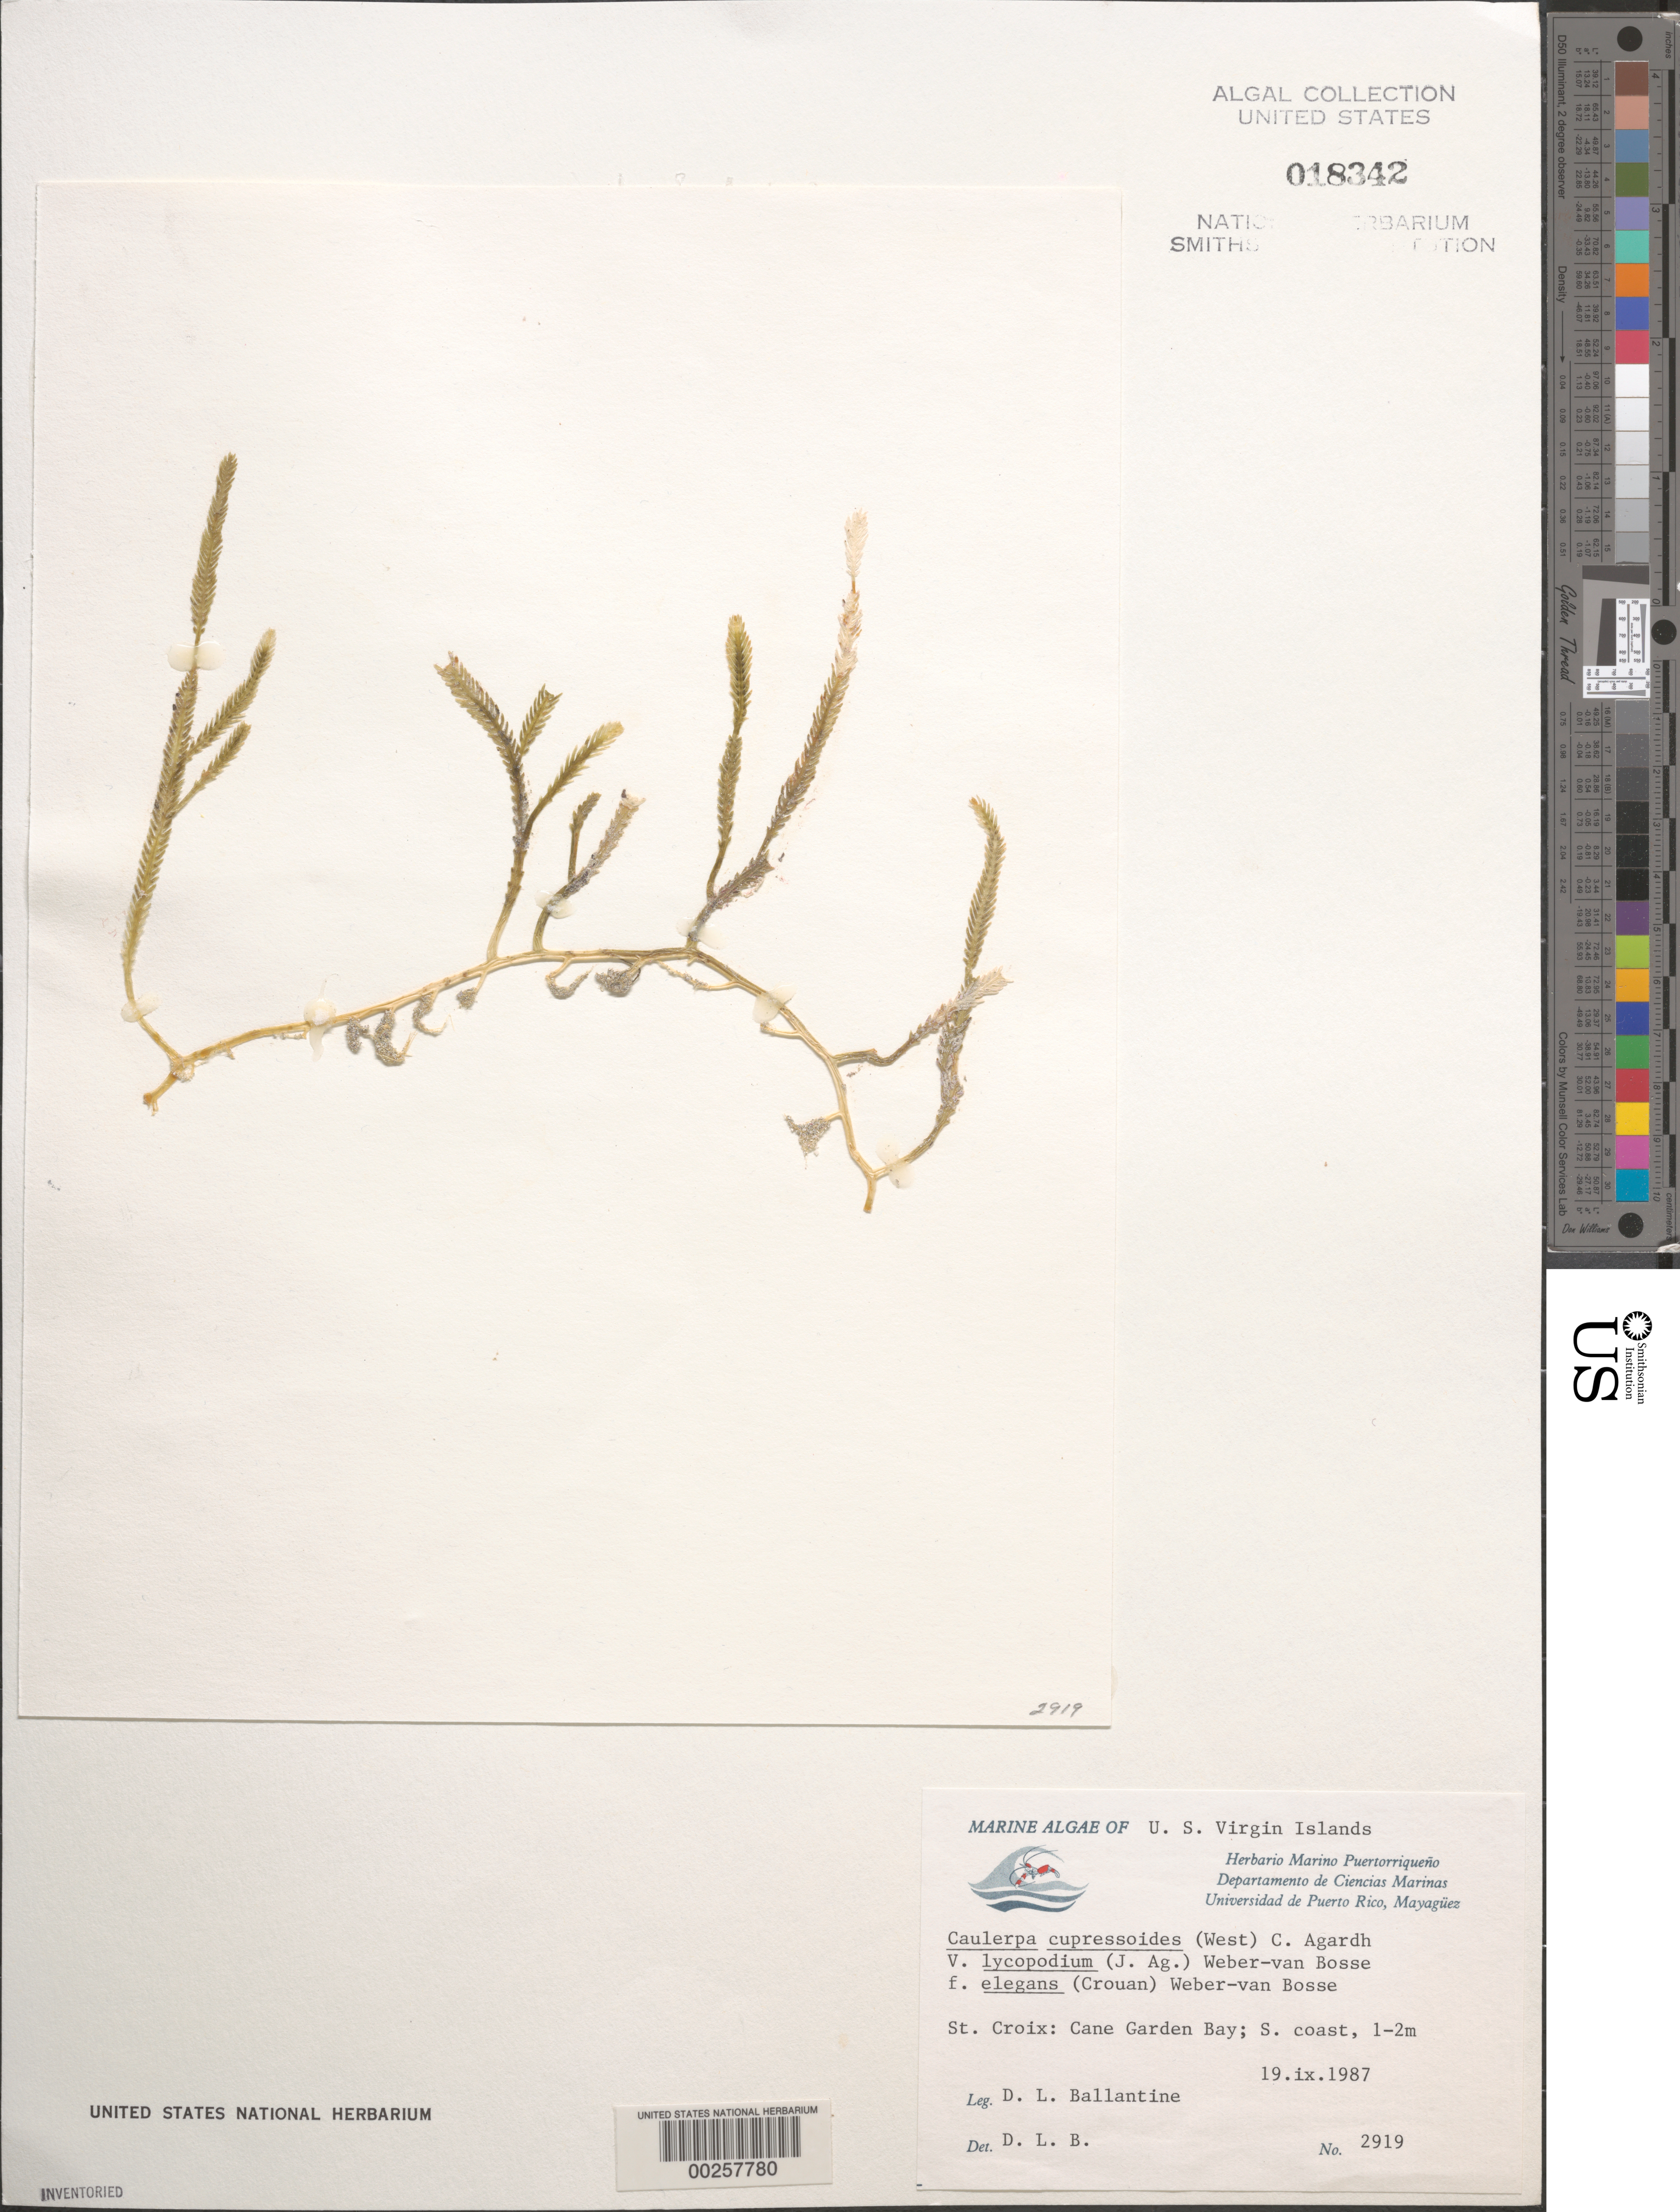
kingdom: Plantae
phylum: Chlorophyta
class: Ulvophyceae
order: Bryopsidales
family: Caulerpaceae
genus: Caulerpa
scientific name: Caulerpa urvilleana var. typica forma elegans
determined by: Ballantine, D. L.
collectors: D.L. Ballantine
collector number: DLB 2919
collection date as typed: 19 Sep 1987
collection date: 1987-09-19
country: U.S. Virgin Islands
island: St. Croix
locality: Cane Garden Bay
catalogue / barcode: US 18342